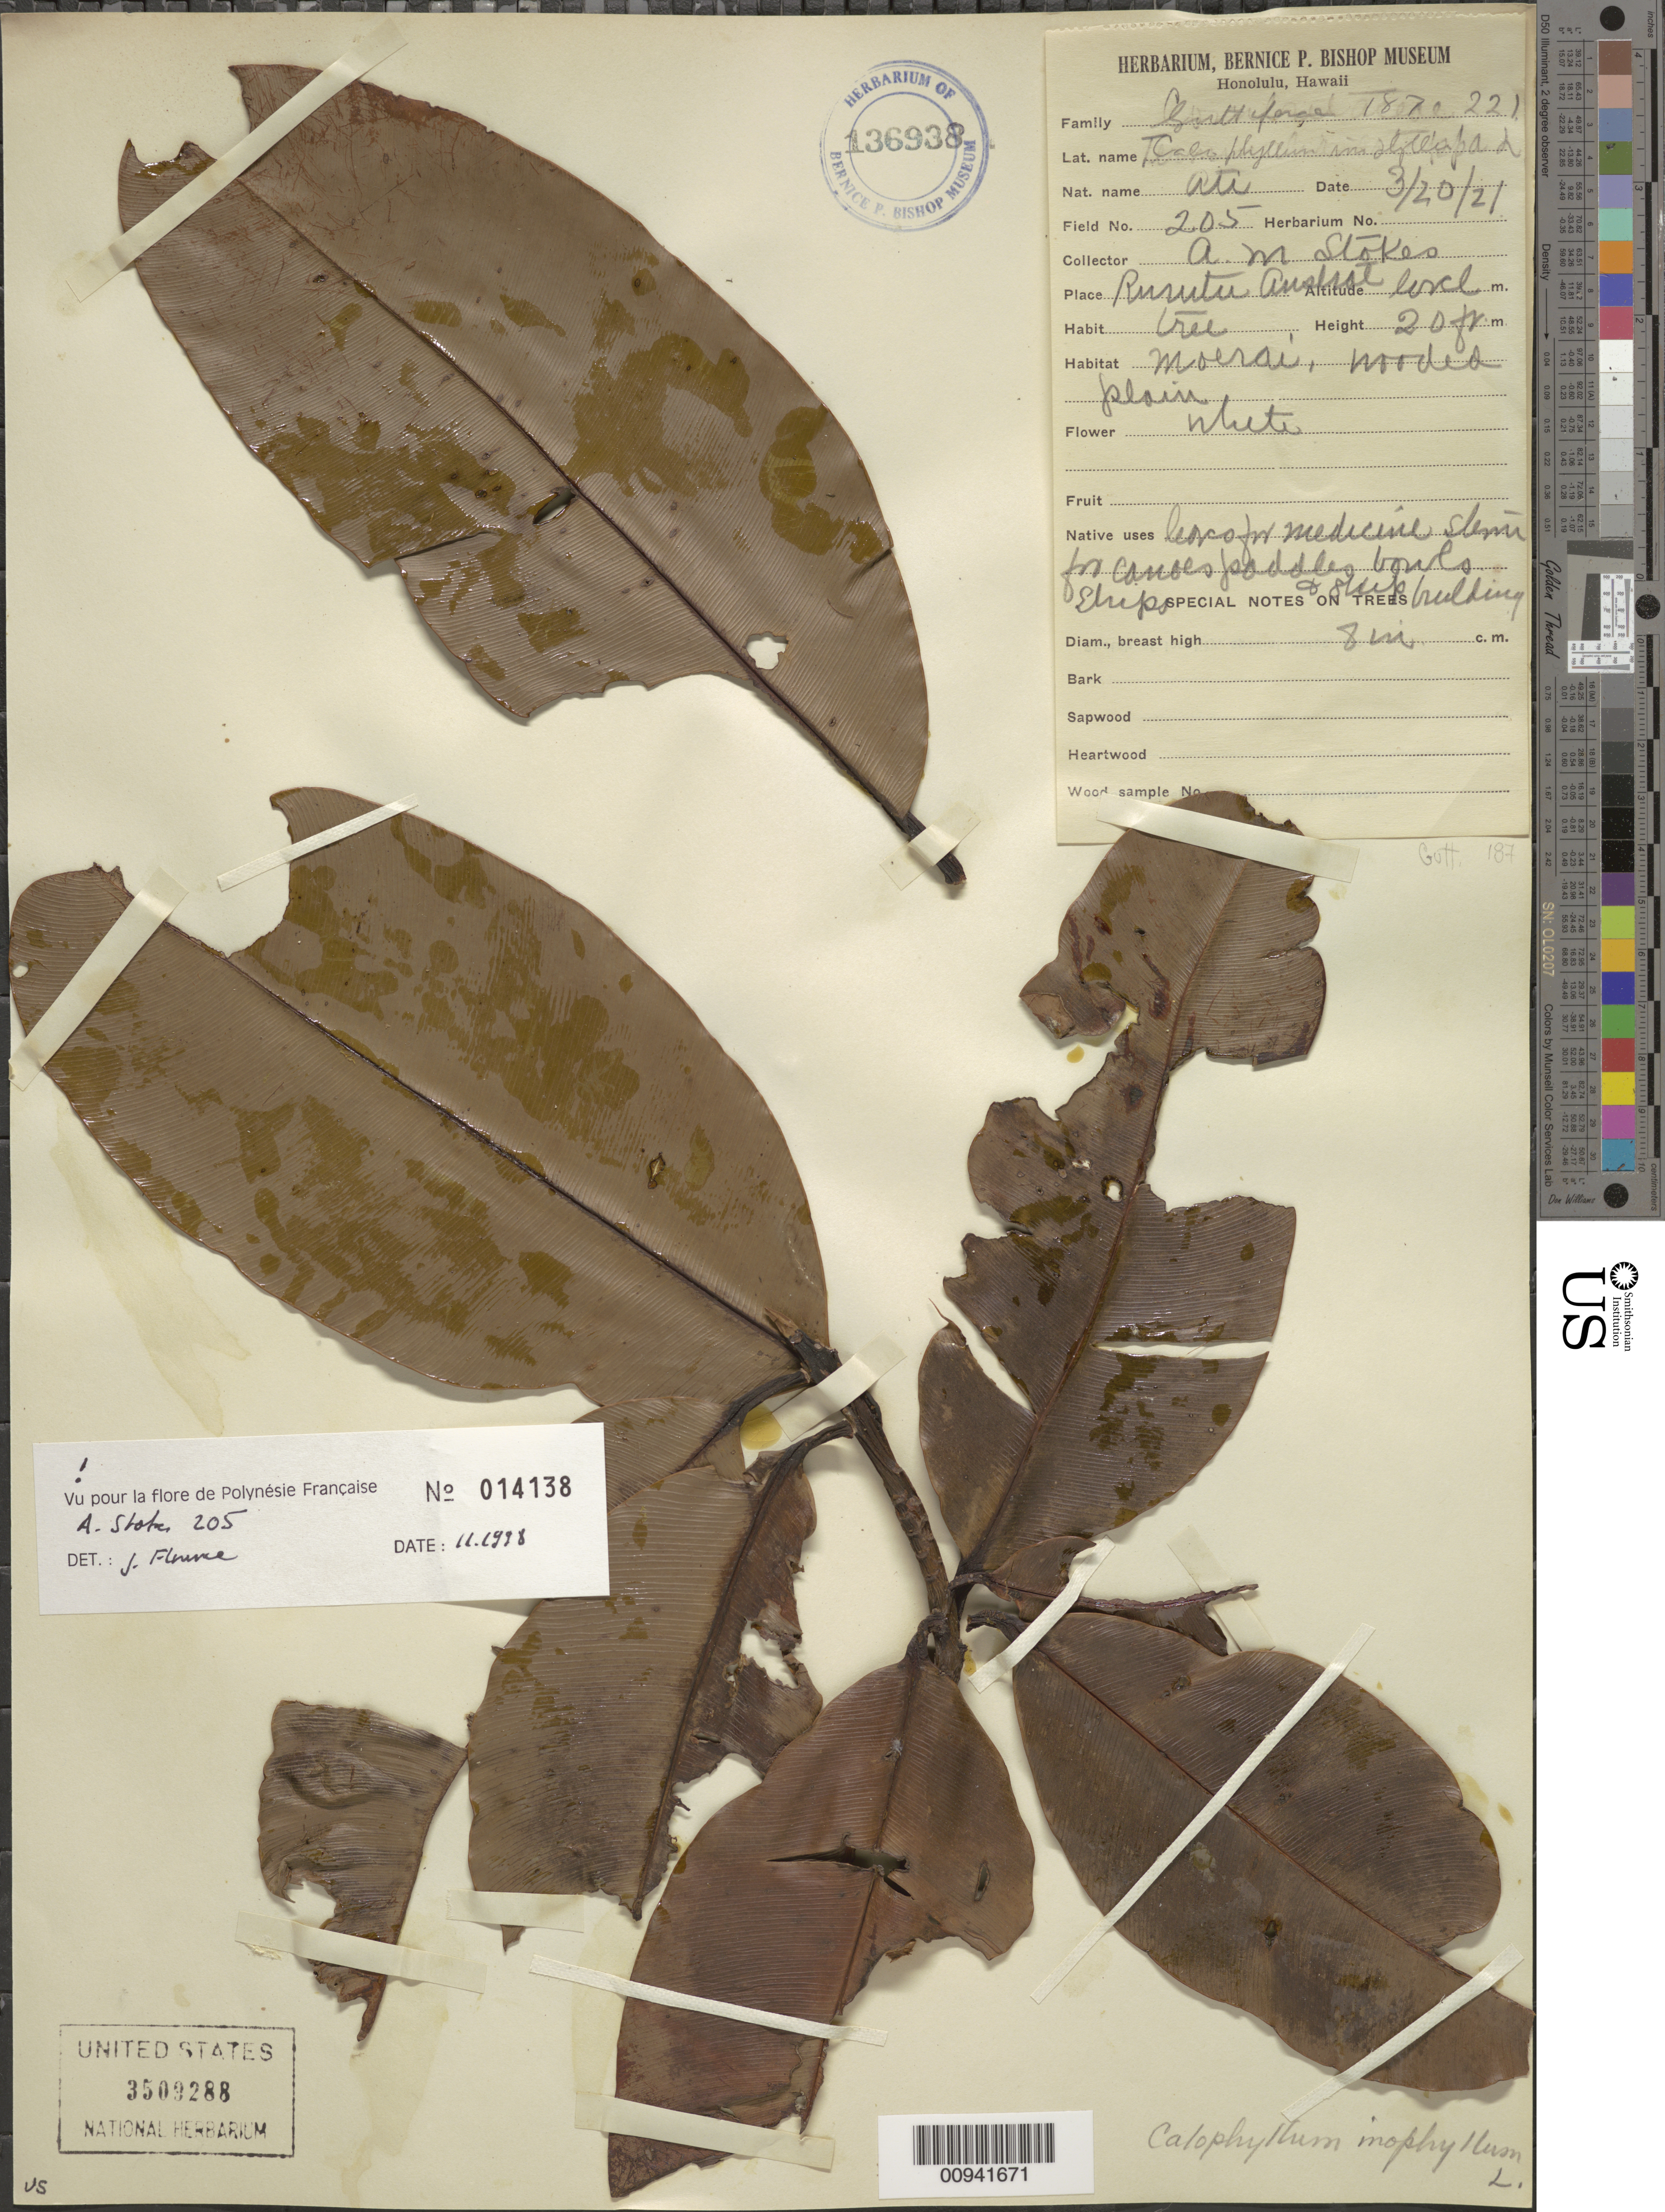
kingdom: Plantae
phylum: Tracheophyta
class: Magnoliopsida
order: Malpighiales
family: Calophyllaceae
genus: Calophyllum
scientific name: Calophyllum inophyllum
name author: L.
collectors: A. M. Stokes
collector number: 205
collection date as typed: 20 Mar 1921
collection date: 1921-03-20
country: French Polynesia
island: Rurutu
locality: Moerai.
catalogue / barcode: US 3509288